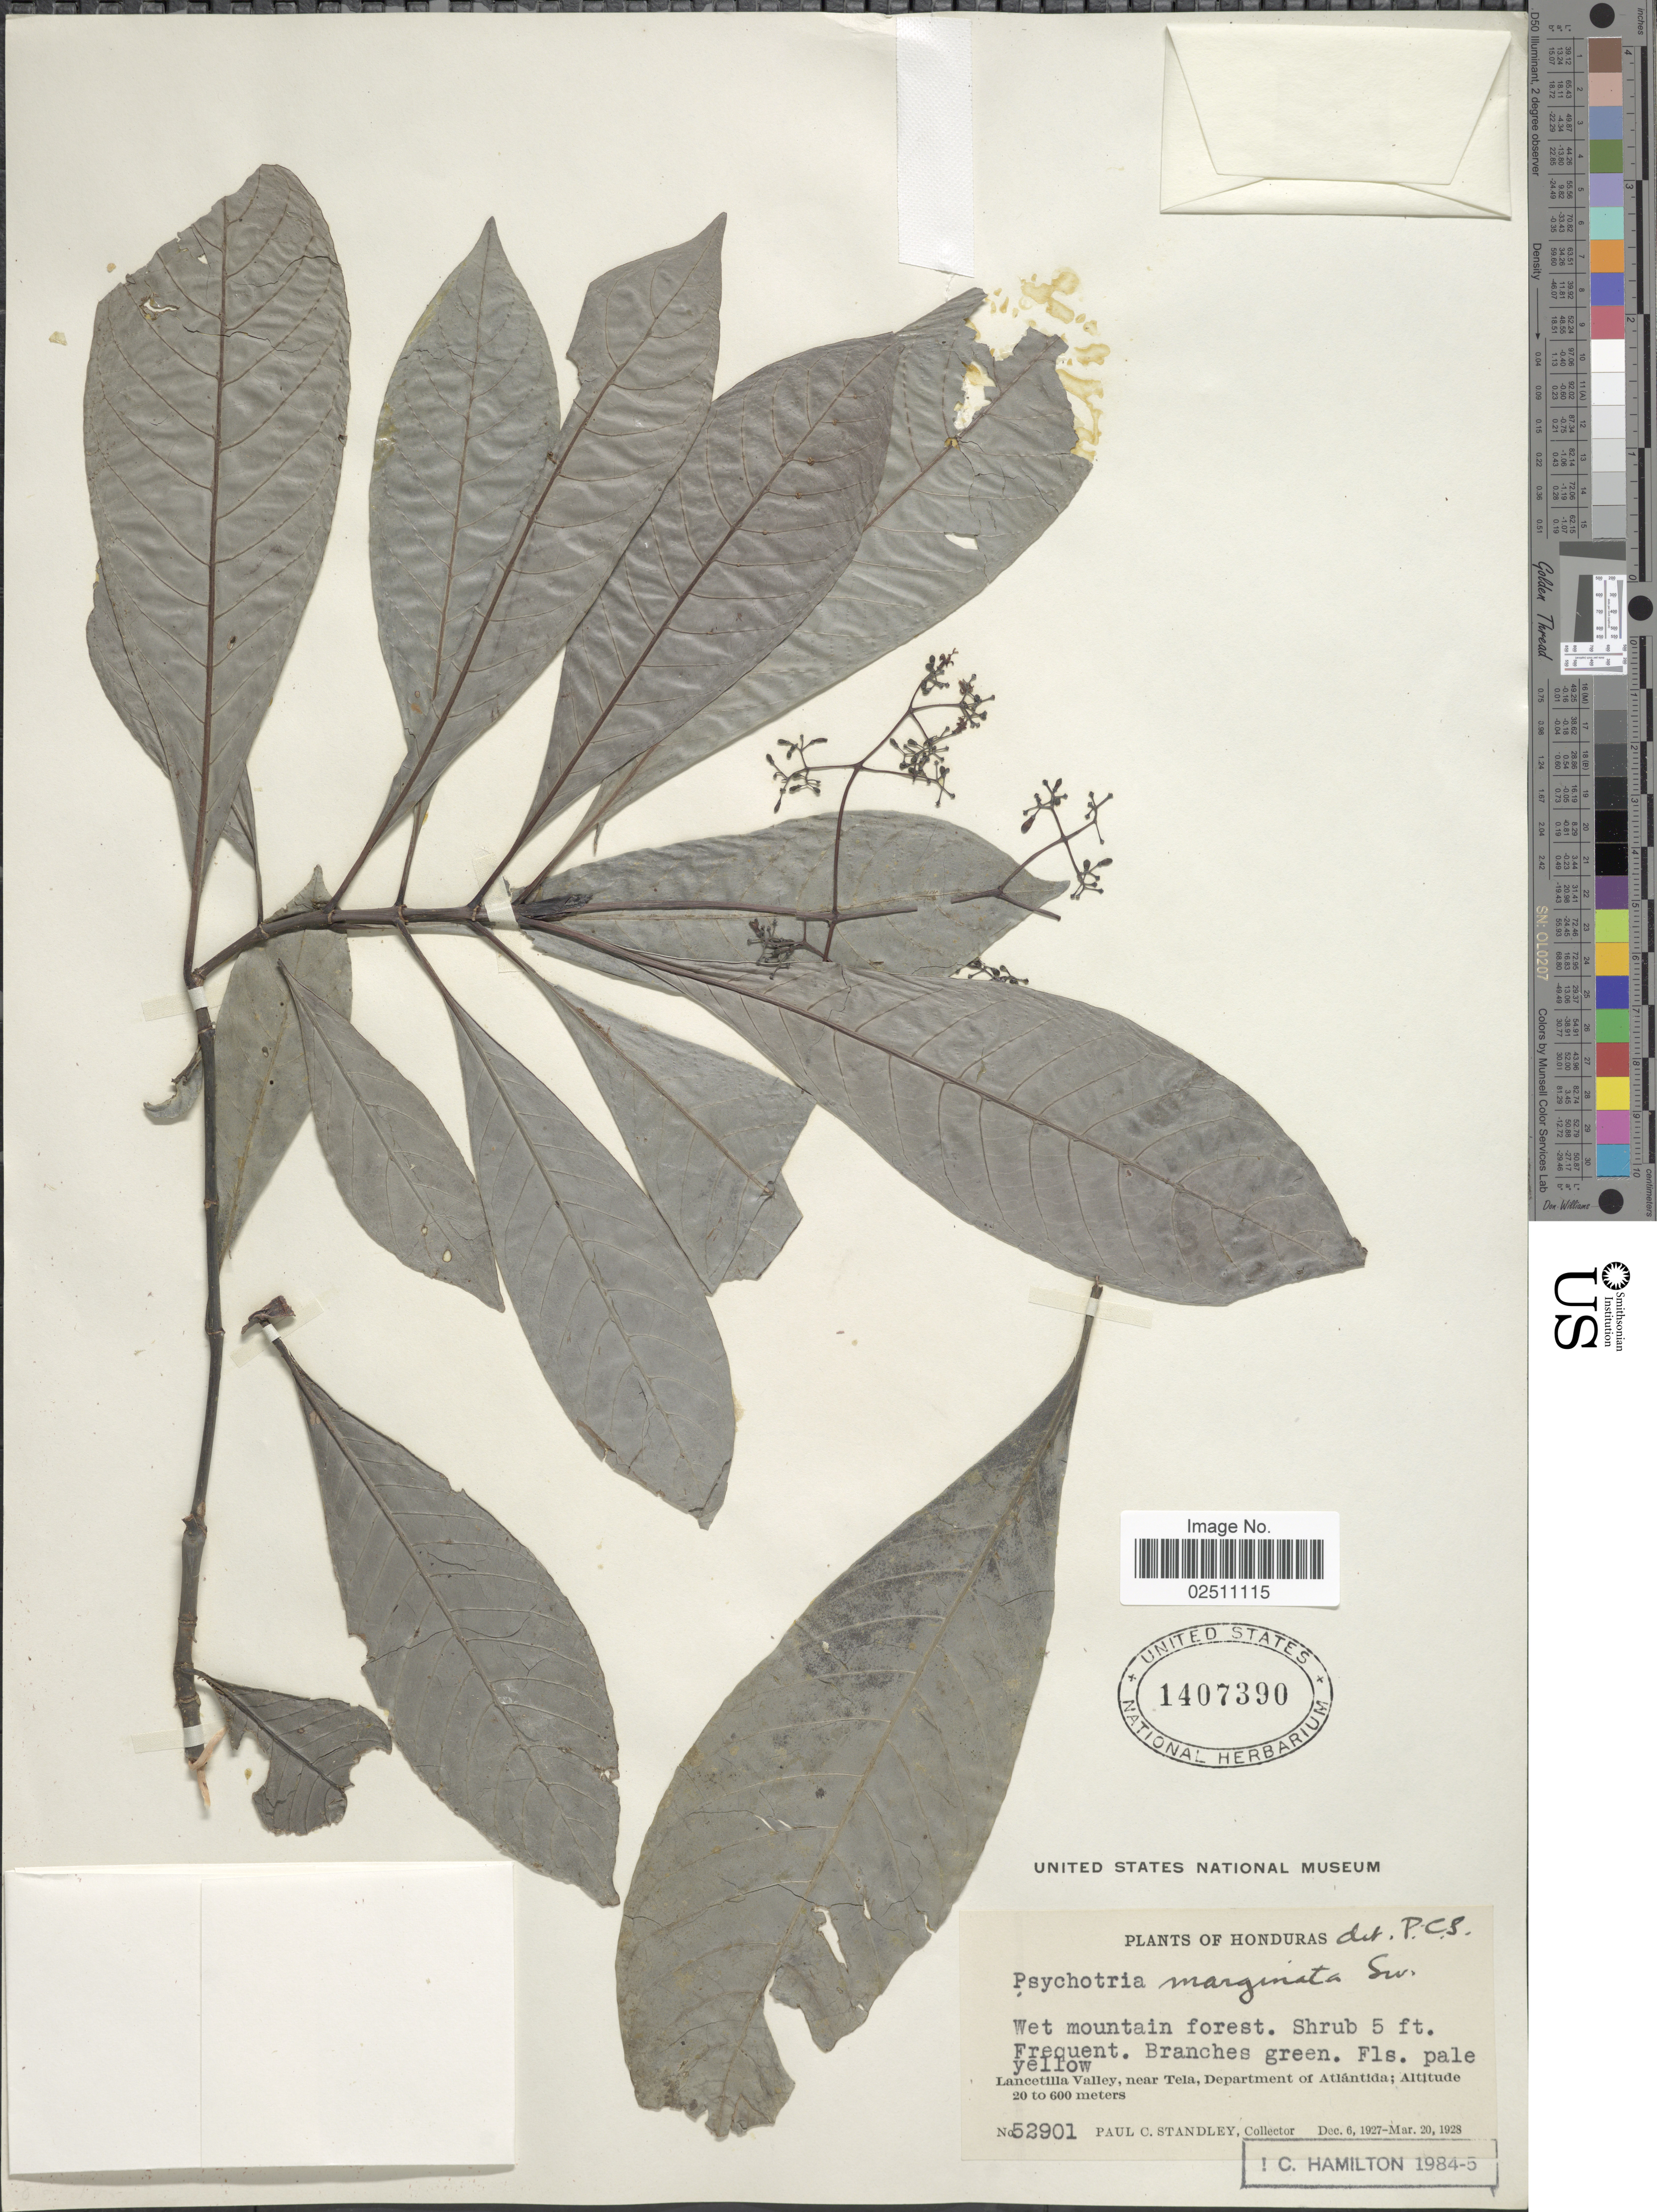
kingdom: Plantae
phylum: Tracheophyta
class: Magnoliopsida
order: Gentianales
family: Rubiaceae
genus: Psychotria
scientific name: Psychotria marginata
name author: Sw.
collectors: P. C. Standley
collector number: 52901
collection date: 1927-12-06/1928-03-20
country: Honduras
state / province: Atlántida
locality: Lancetilla Valley, near Tela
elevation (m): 20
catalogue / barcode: US 1407390